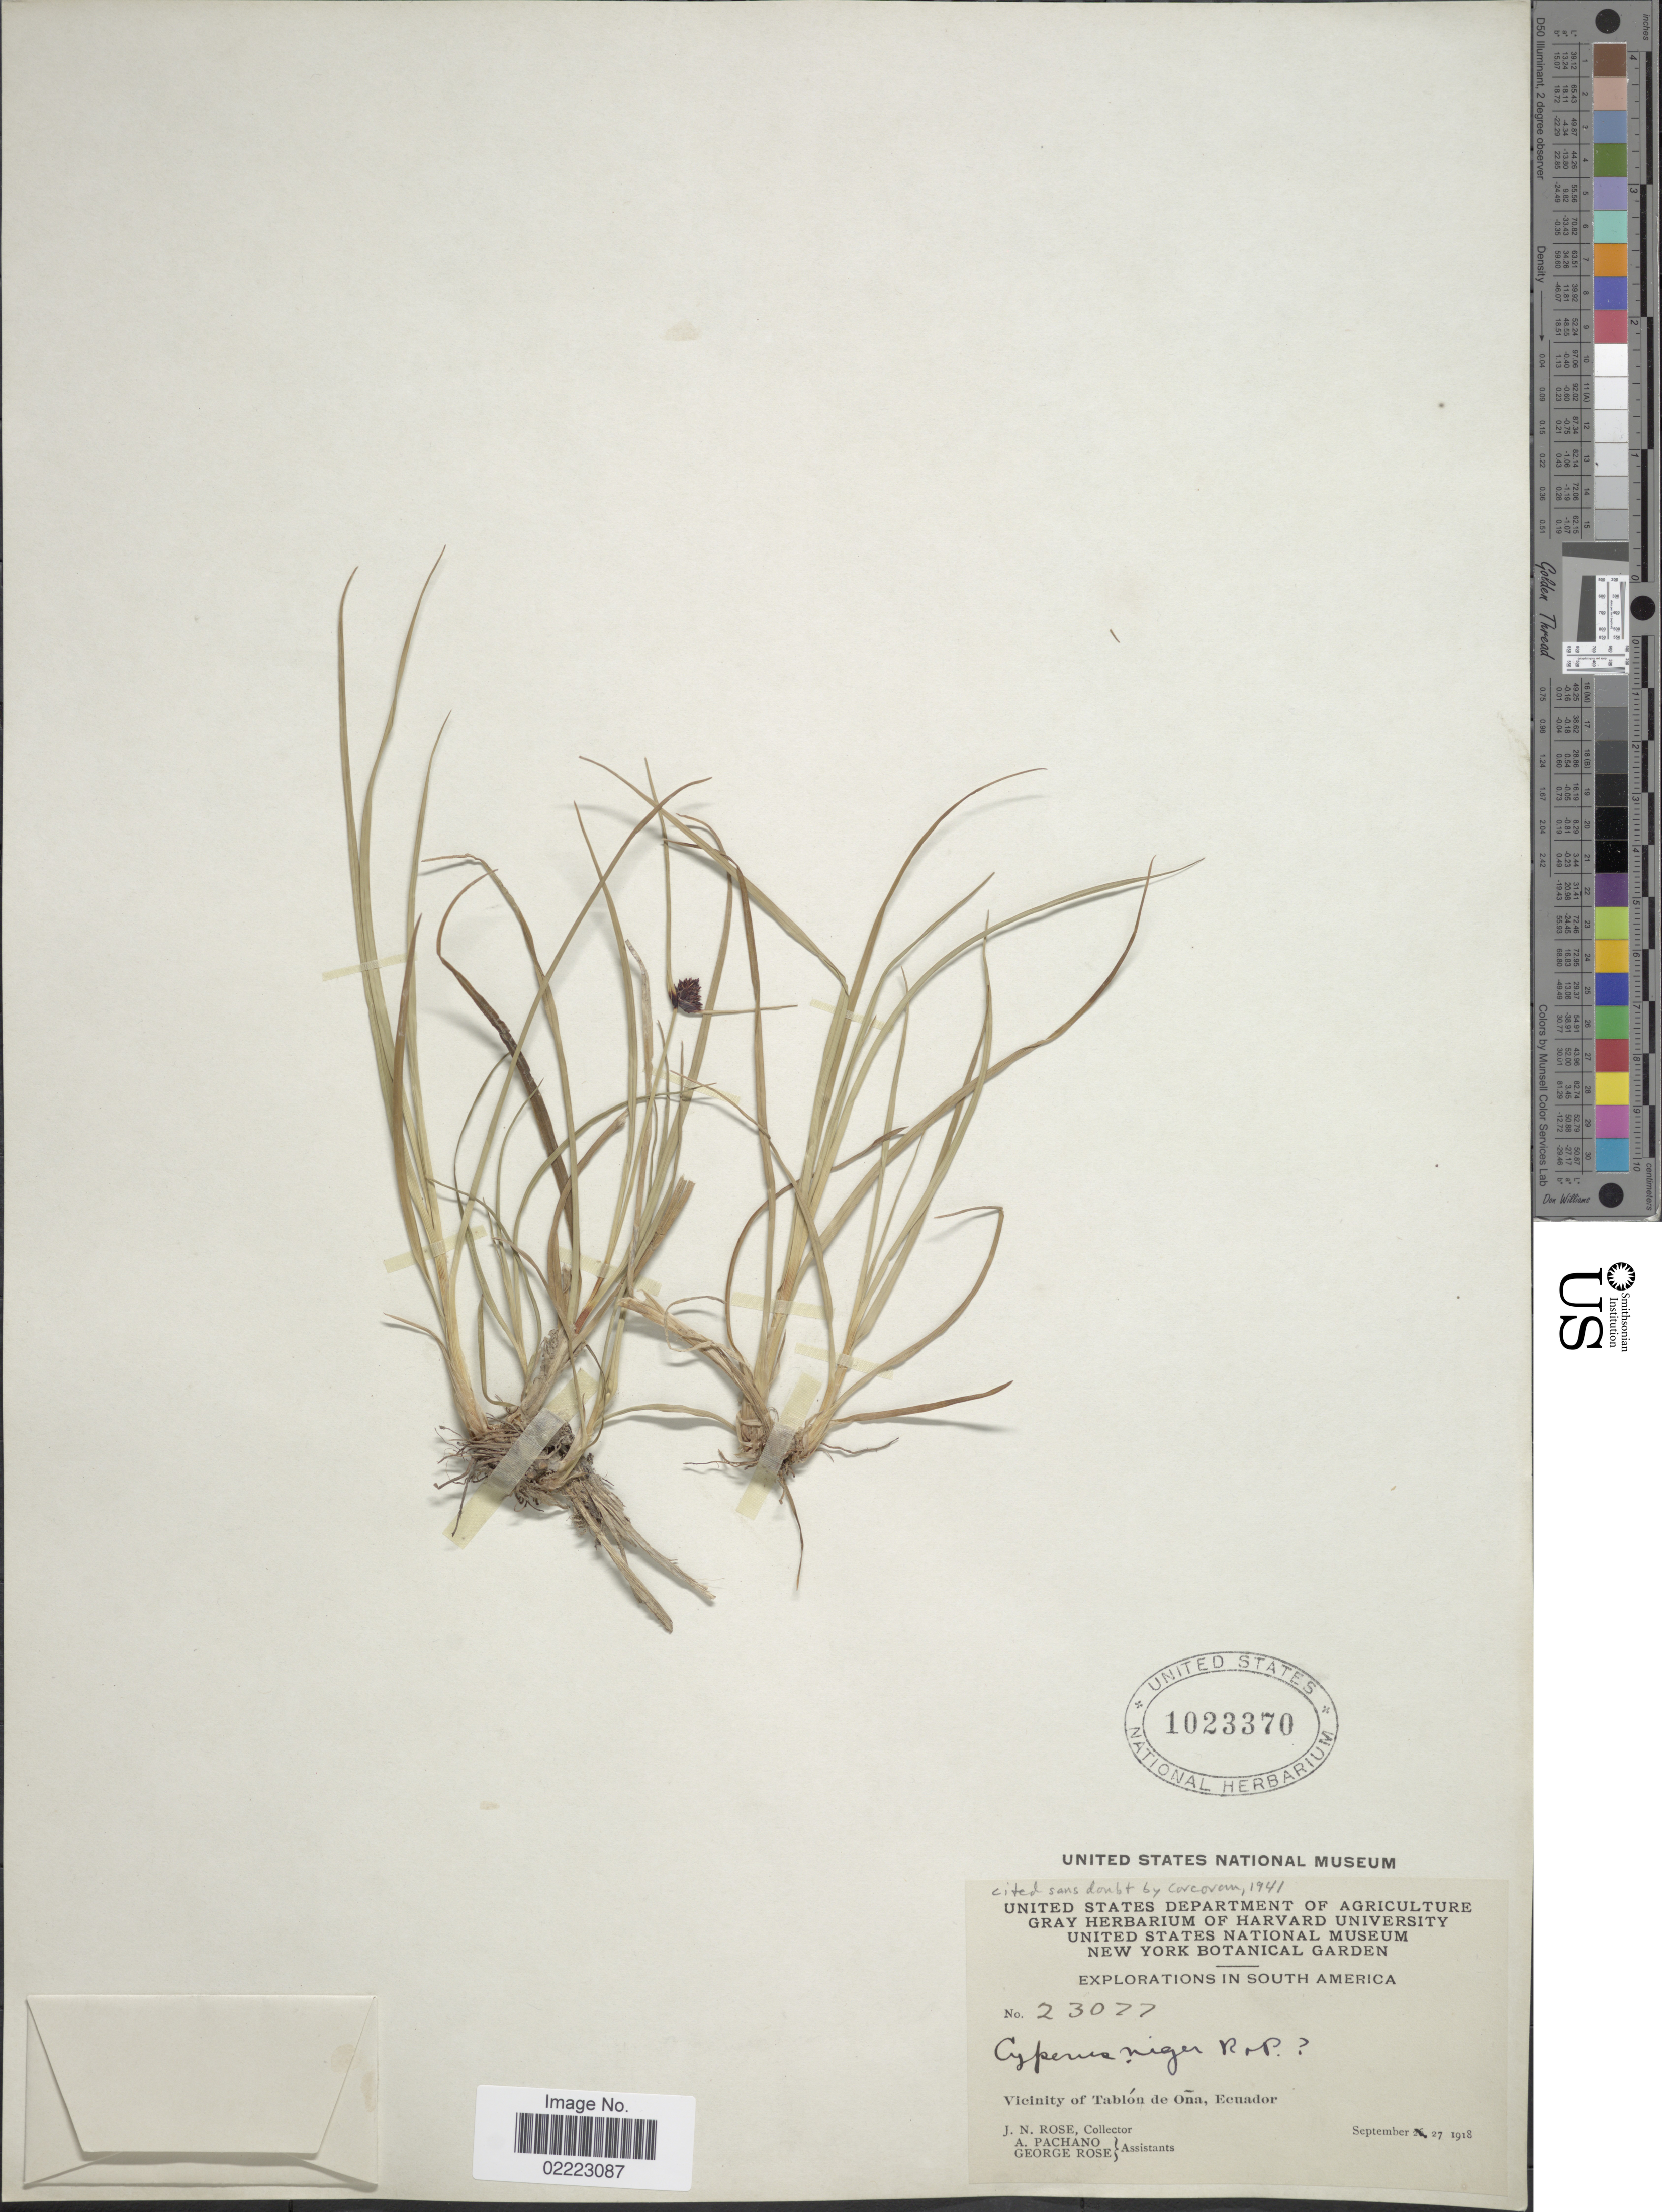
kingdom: Plantae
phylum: Tracheophyta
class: Liliopsida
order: Poales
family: Cyperaceae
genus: Cyperus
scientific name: Cyperus niger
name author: Ruiz & Pav.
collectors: J. N. Rose, A. Pachano & G. Rose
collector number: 23077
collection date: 1918-09-27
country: Ecuador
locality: Vicinity of Tablón de Oña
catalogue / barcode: US 1023370